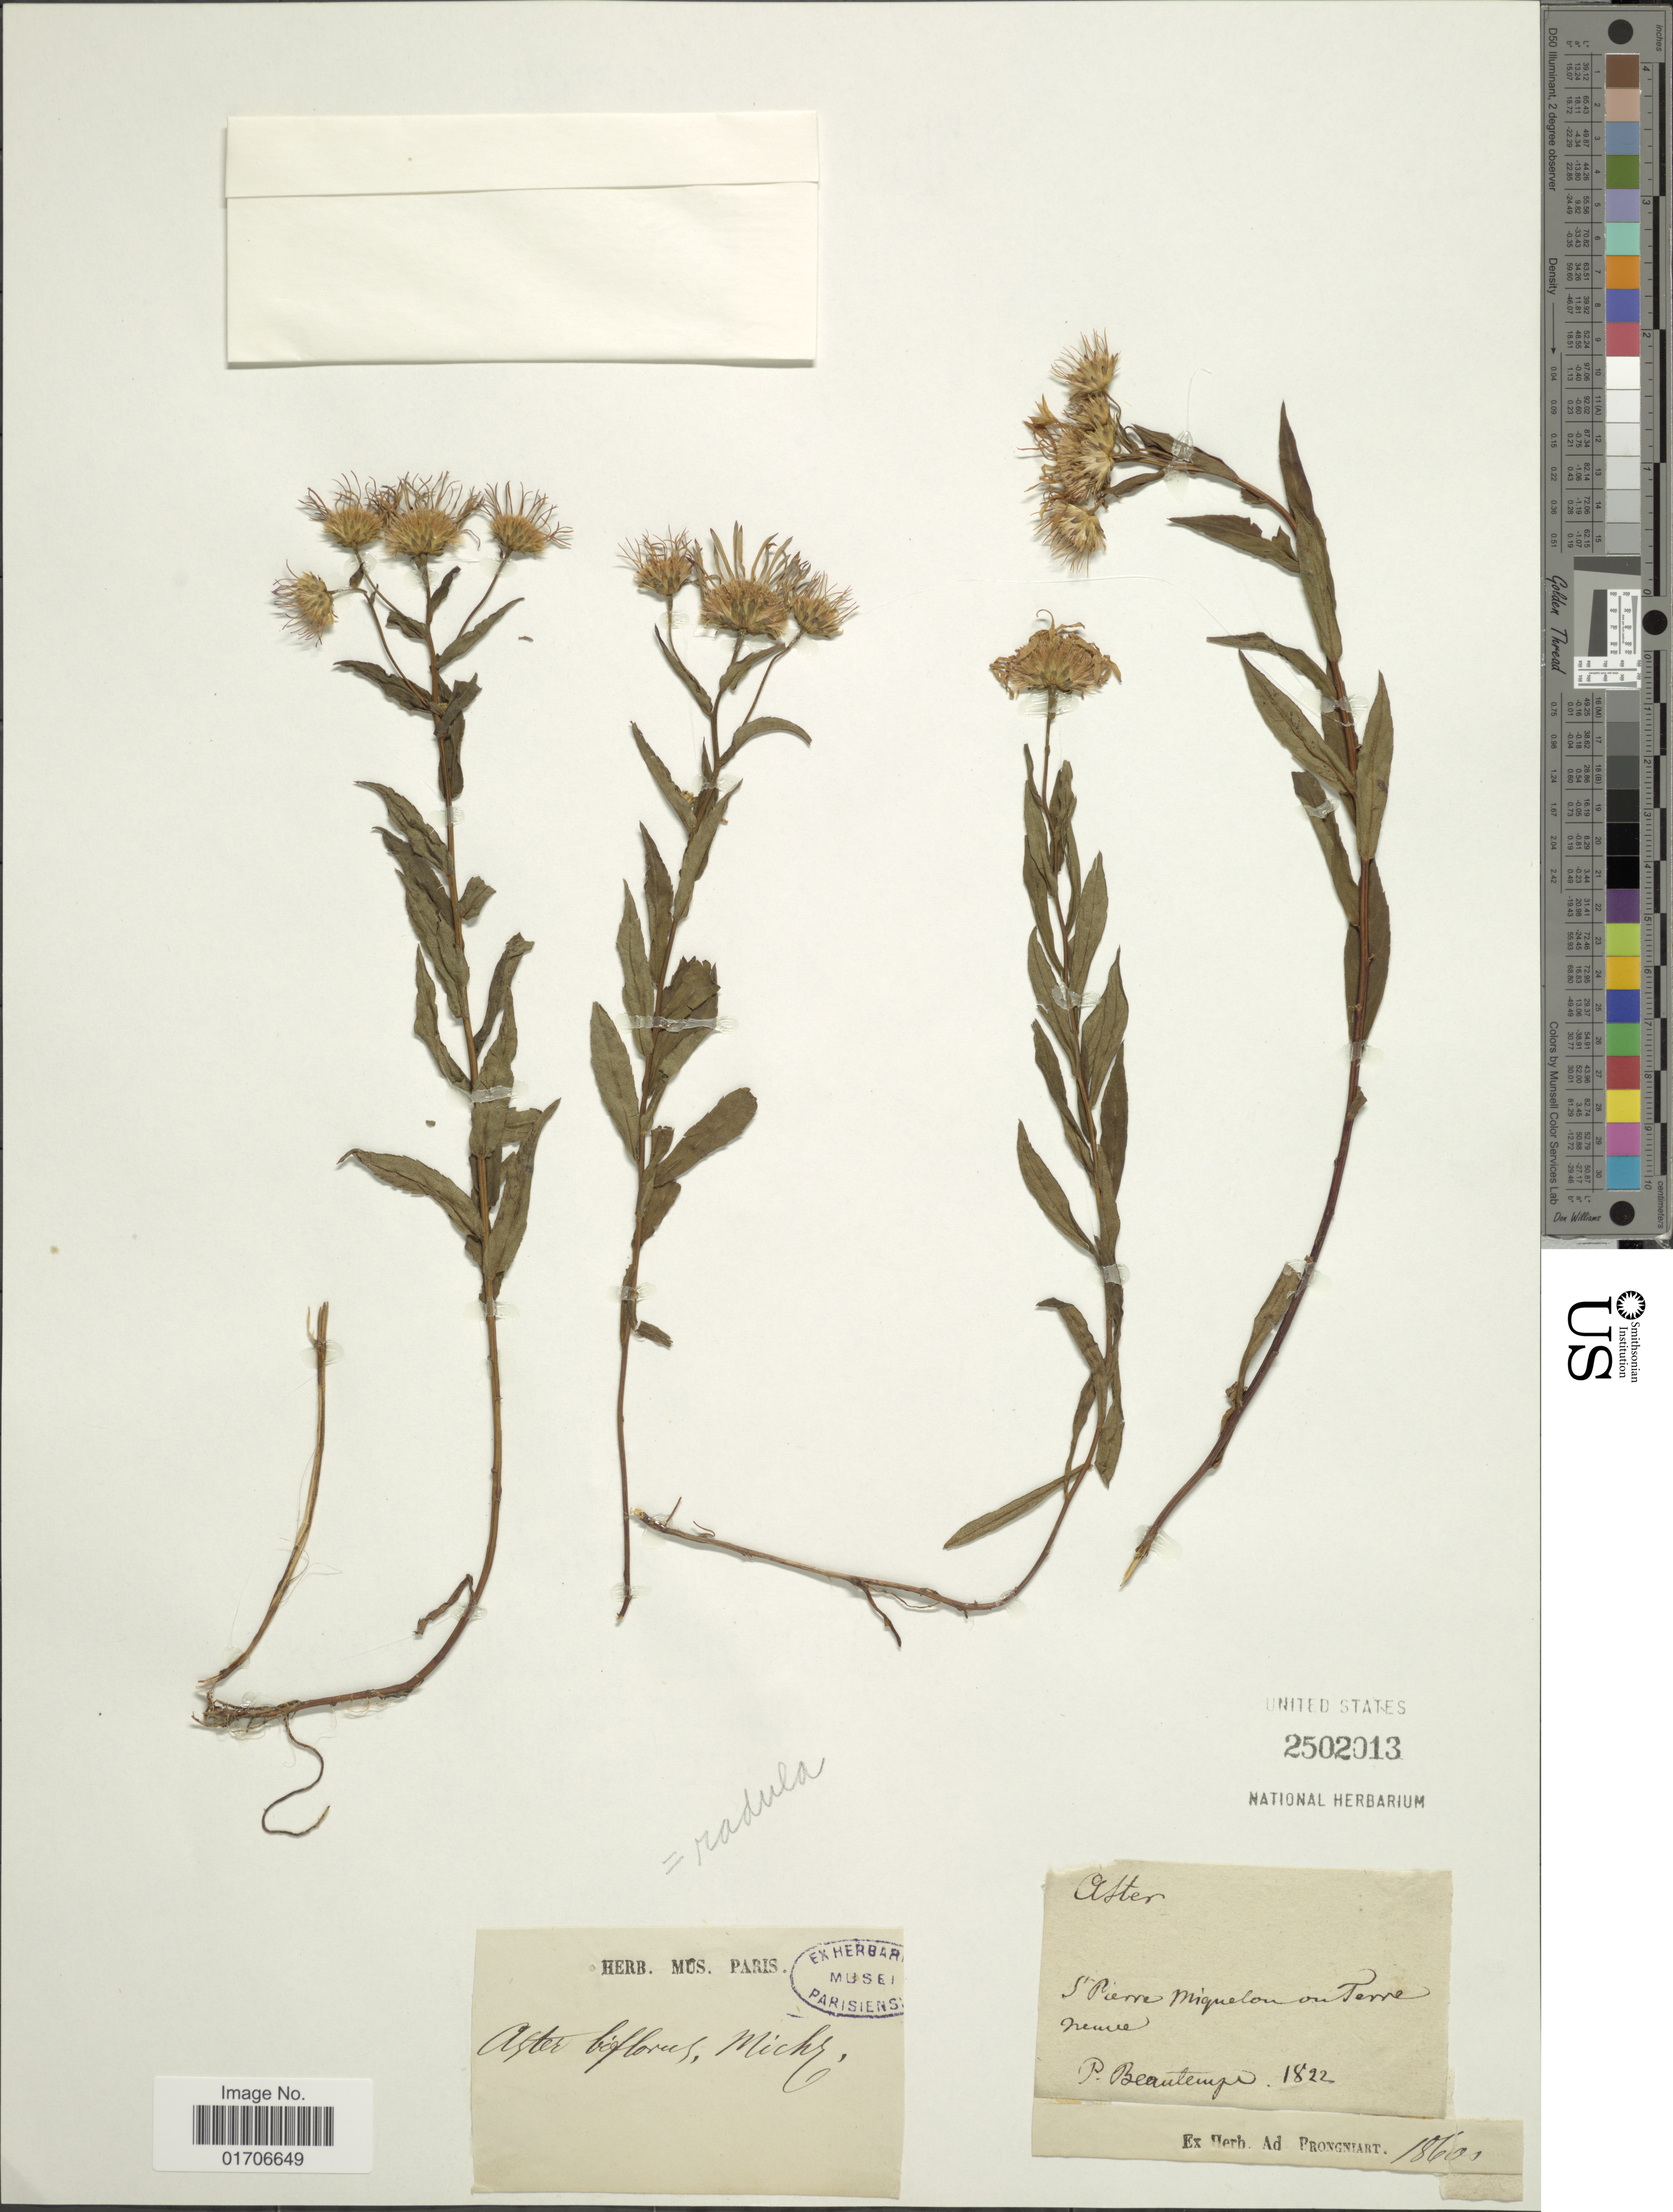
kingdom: Plantae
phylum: Tracheophyta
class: Magnoliopsida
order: Asterales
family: Asteraceae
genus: Eurybia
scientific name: Eurybia radula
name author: (Aiton) G.L. Nesom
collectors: P. Beautemps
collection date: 1822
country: Canada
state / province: Newfoundland and Labrador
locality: St. Pierre Miquelon ou Terre Neuve.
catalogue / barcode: US 2502013